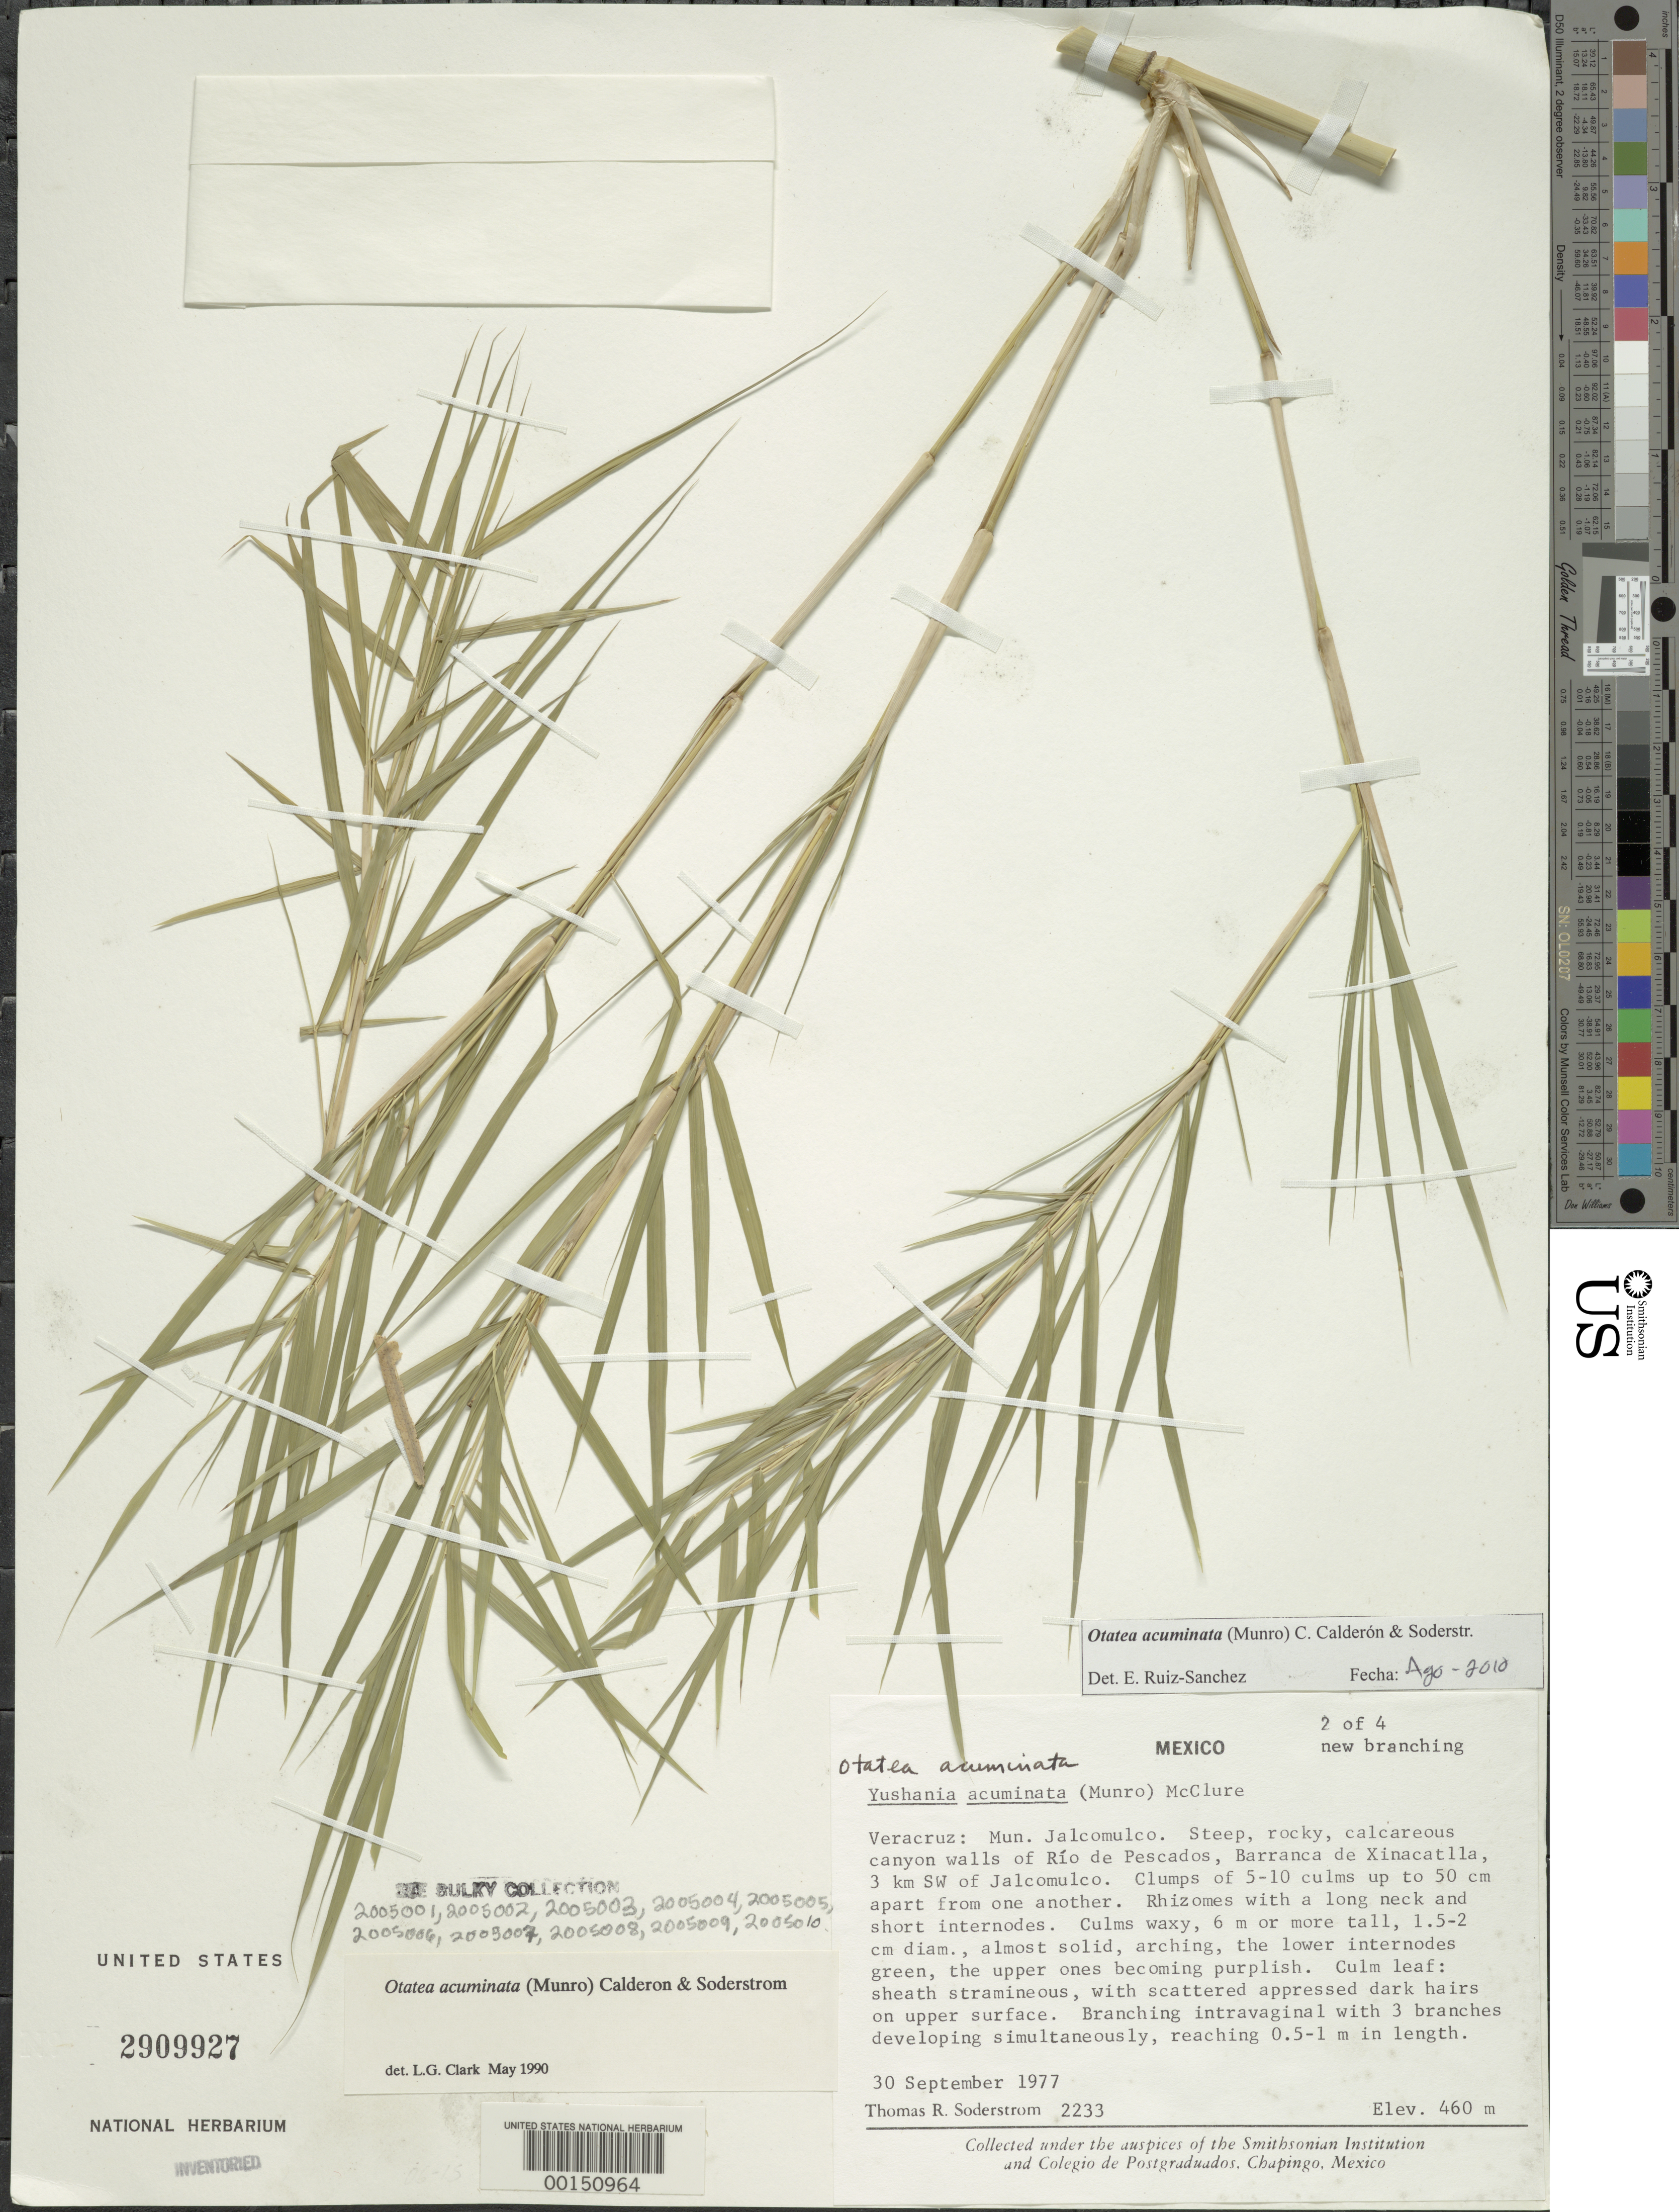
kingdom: Plantae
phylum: Tracheophyta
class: Liliopsida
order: Poales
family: Poaceae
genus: Otatea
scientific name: Otatea acuminata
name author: (Munro) C. E. Calderón & Soderstr.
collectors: T. R. Soderstrom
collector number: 2233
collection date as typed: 30 Sep 1977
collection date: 1977-09-30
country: Mexico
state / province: Veracruz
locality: Jalcomulco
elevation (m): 460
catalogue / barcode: US 2909927